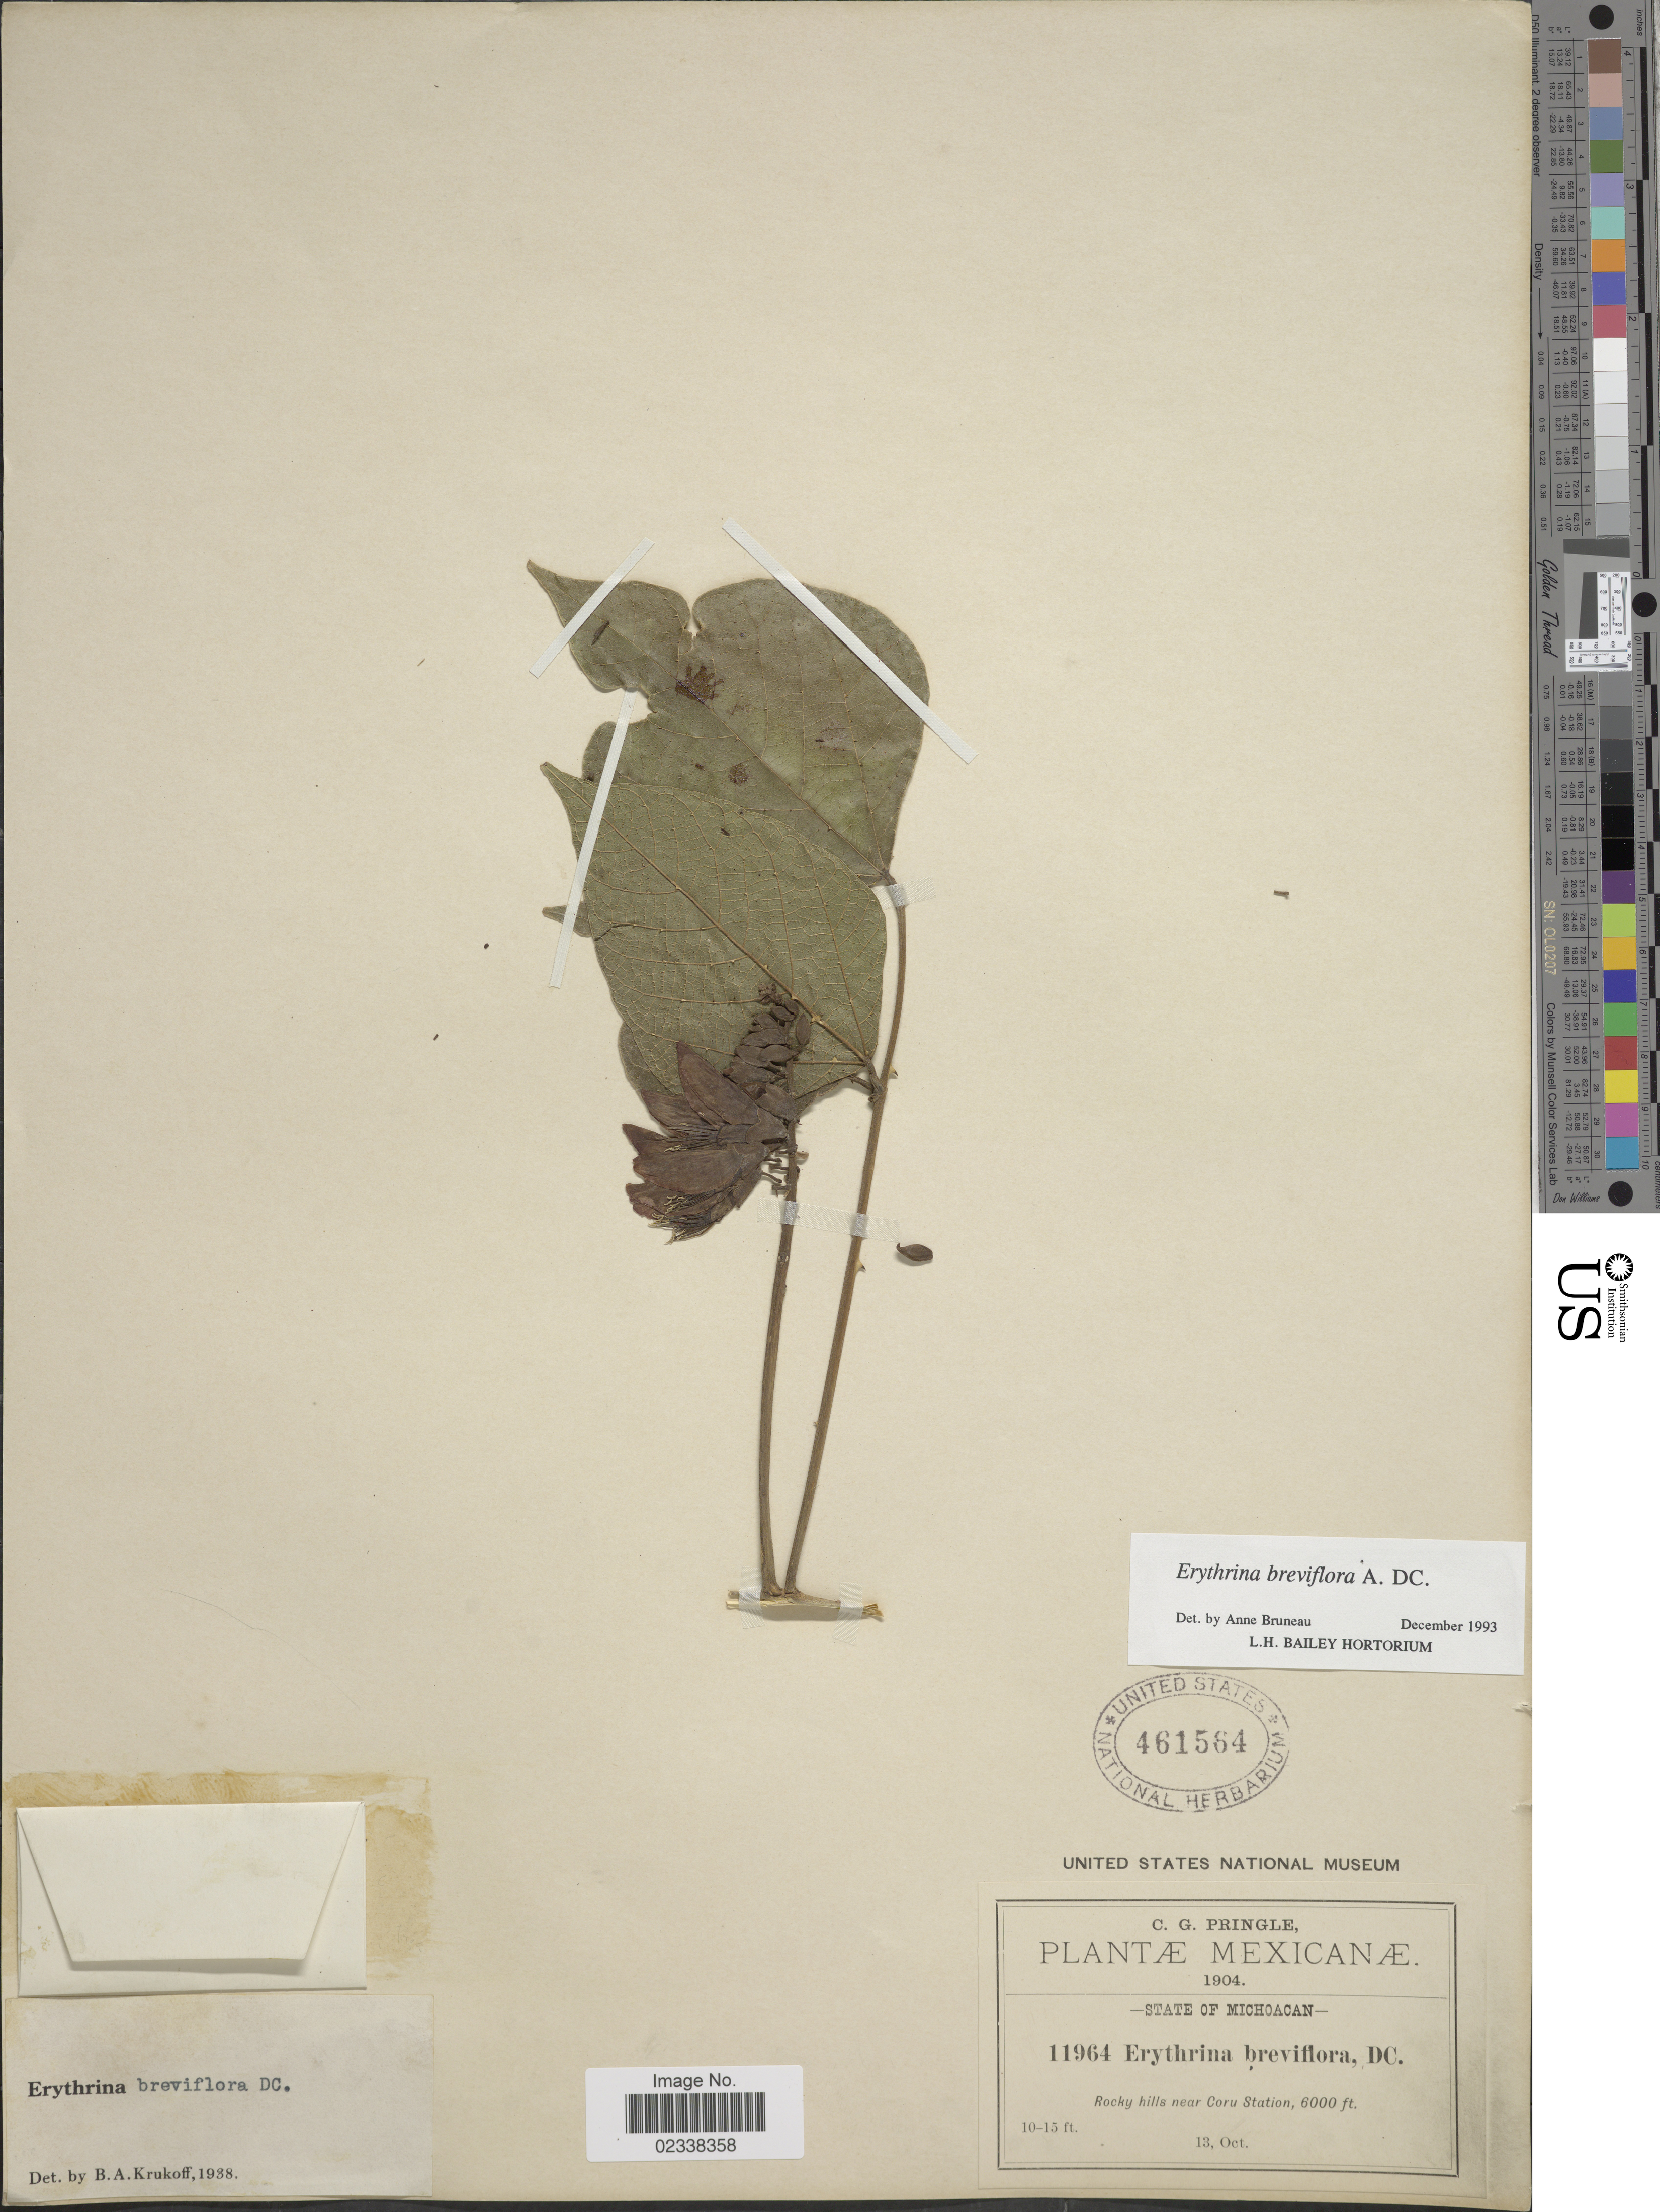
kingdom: Plantae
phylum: Tracheophyta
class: Magnoliopsida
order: Fabales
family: Fabaceae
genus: Erythrina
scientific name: Erythrina breviflora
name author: DC.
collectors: C. G. Pringle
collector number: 11964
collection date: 1904-10-13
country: Mexico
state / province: Michoacán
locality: Rocky hills near Coru Station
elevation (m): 1829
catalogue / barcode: US 461564